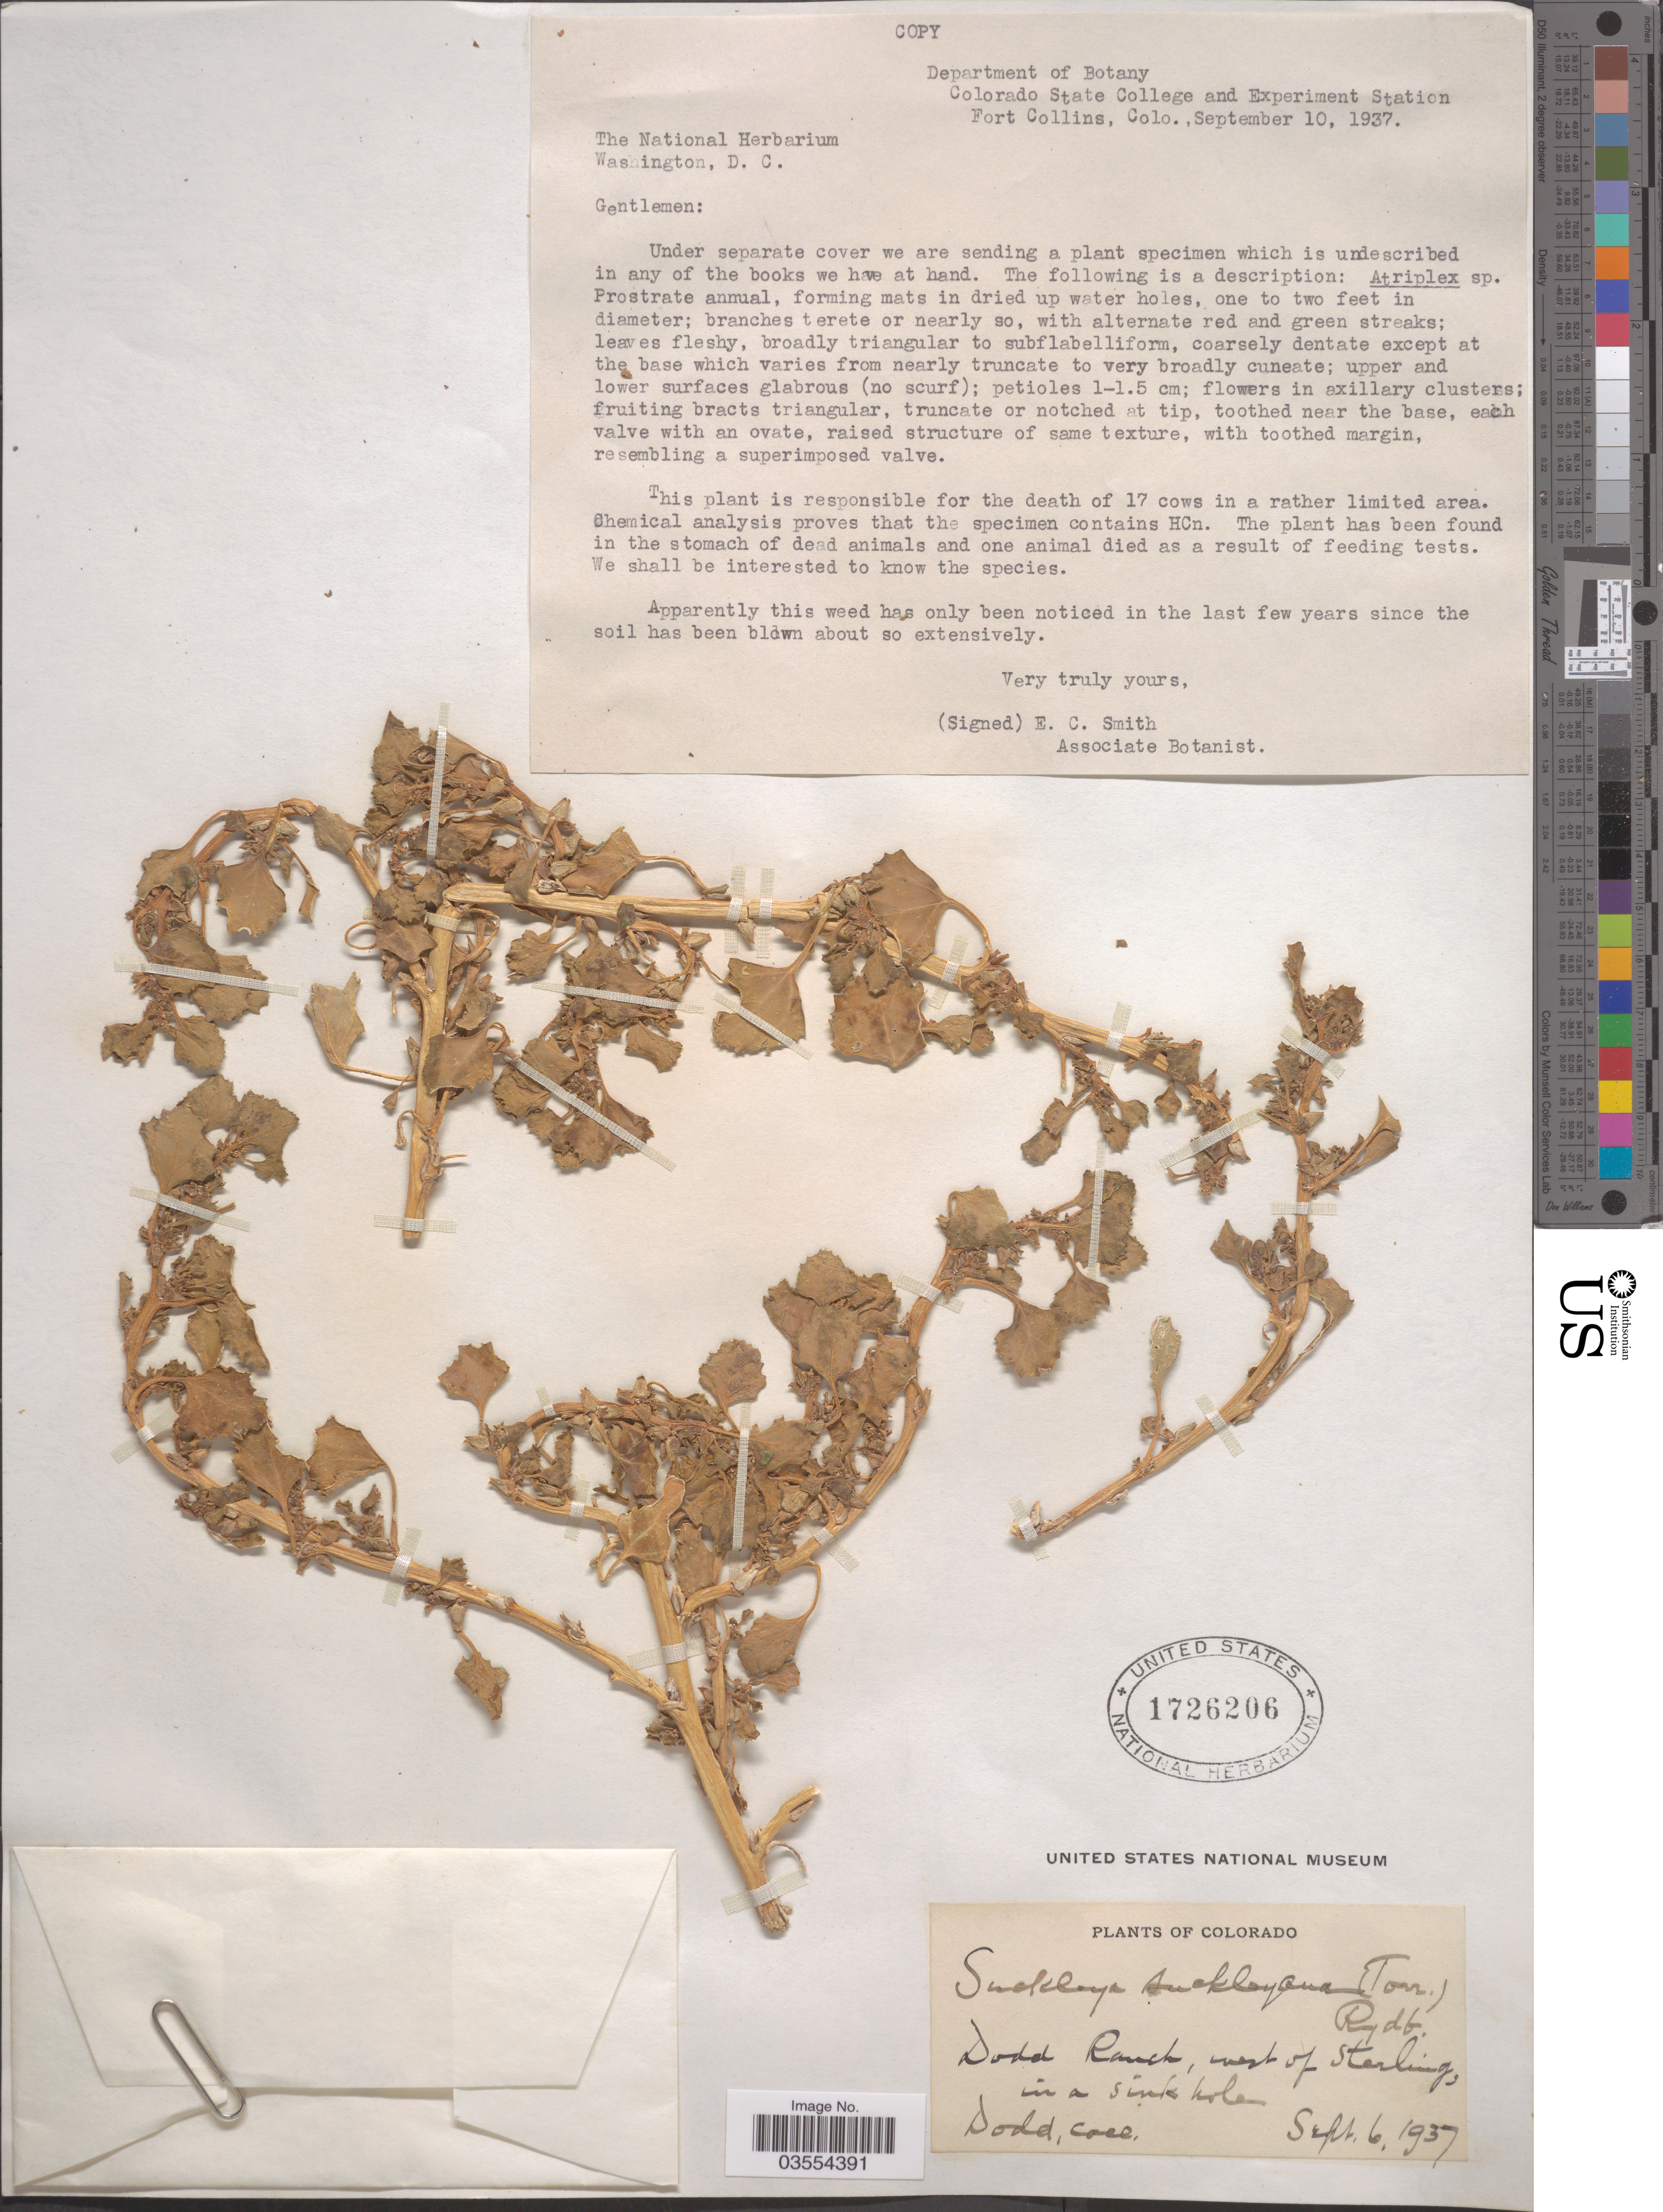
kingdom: Plantae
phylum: Tracheophyta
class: Magnoliopsida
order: Caryophyllales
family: Amaranthaceae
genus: Suckleya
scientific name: Suckleya suckleyana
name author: (Torr.) Rydb.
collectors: --. Dodd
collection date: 1937-09-06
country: United States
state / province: Colorado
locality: Dodd Ranch, west of Sterling, in a sink hole.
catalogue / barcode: US 1726206